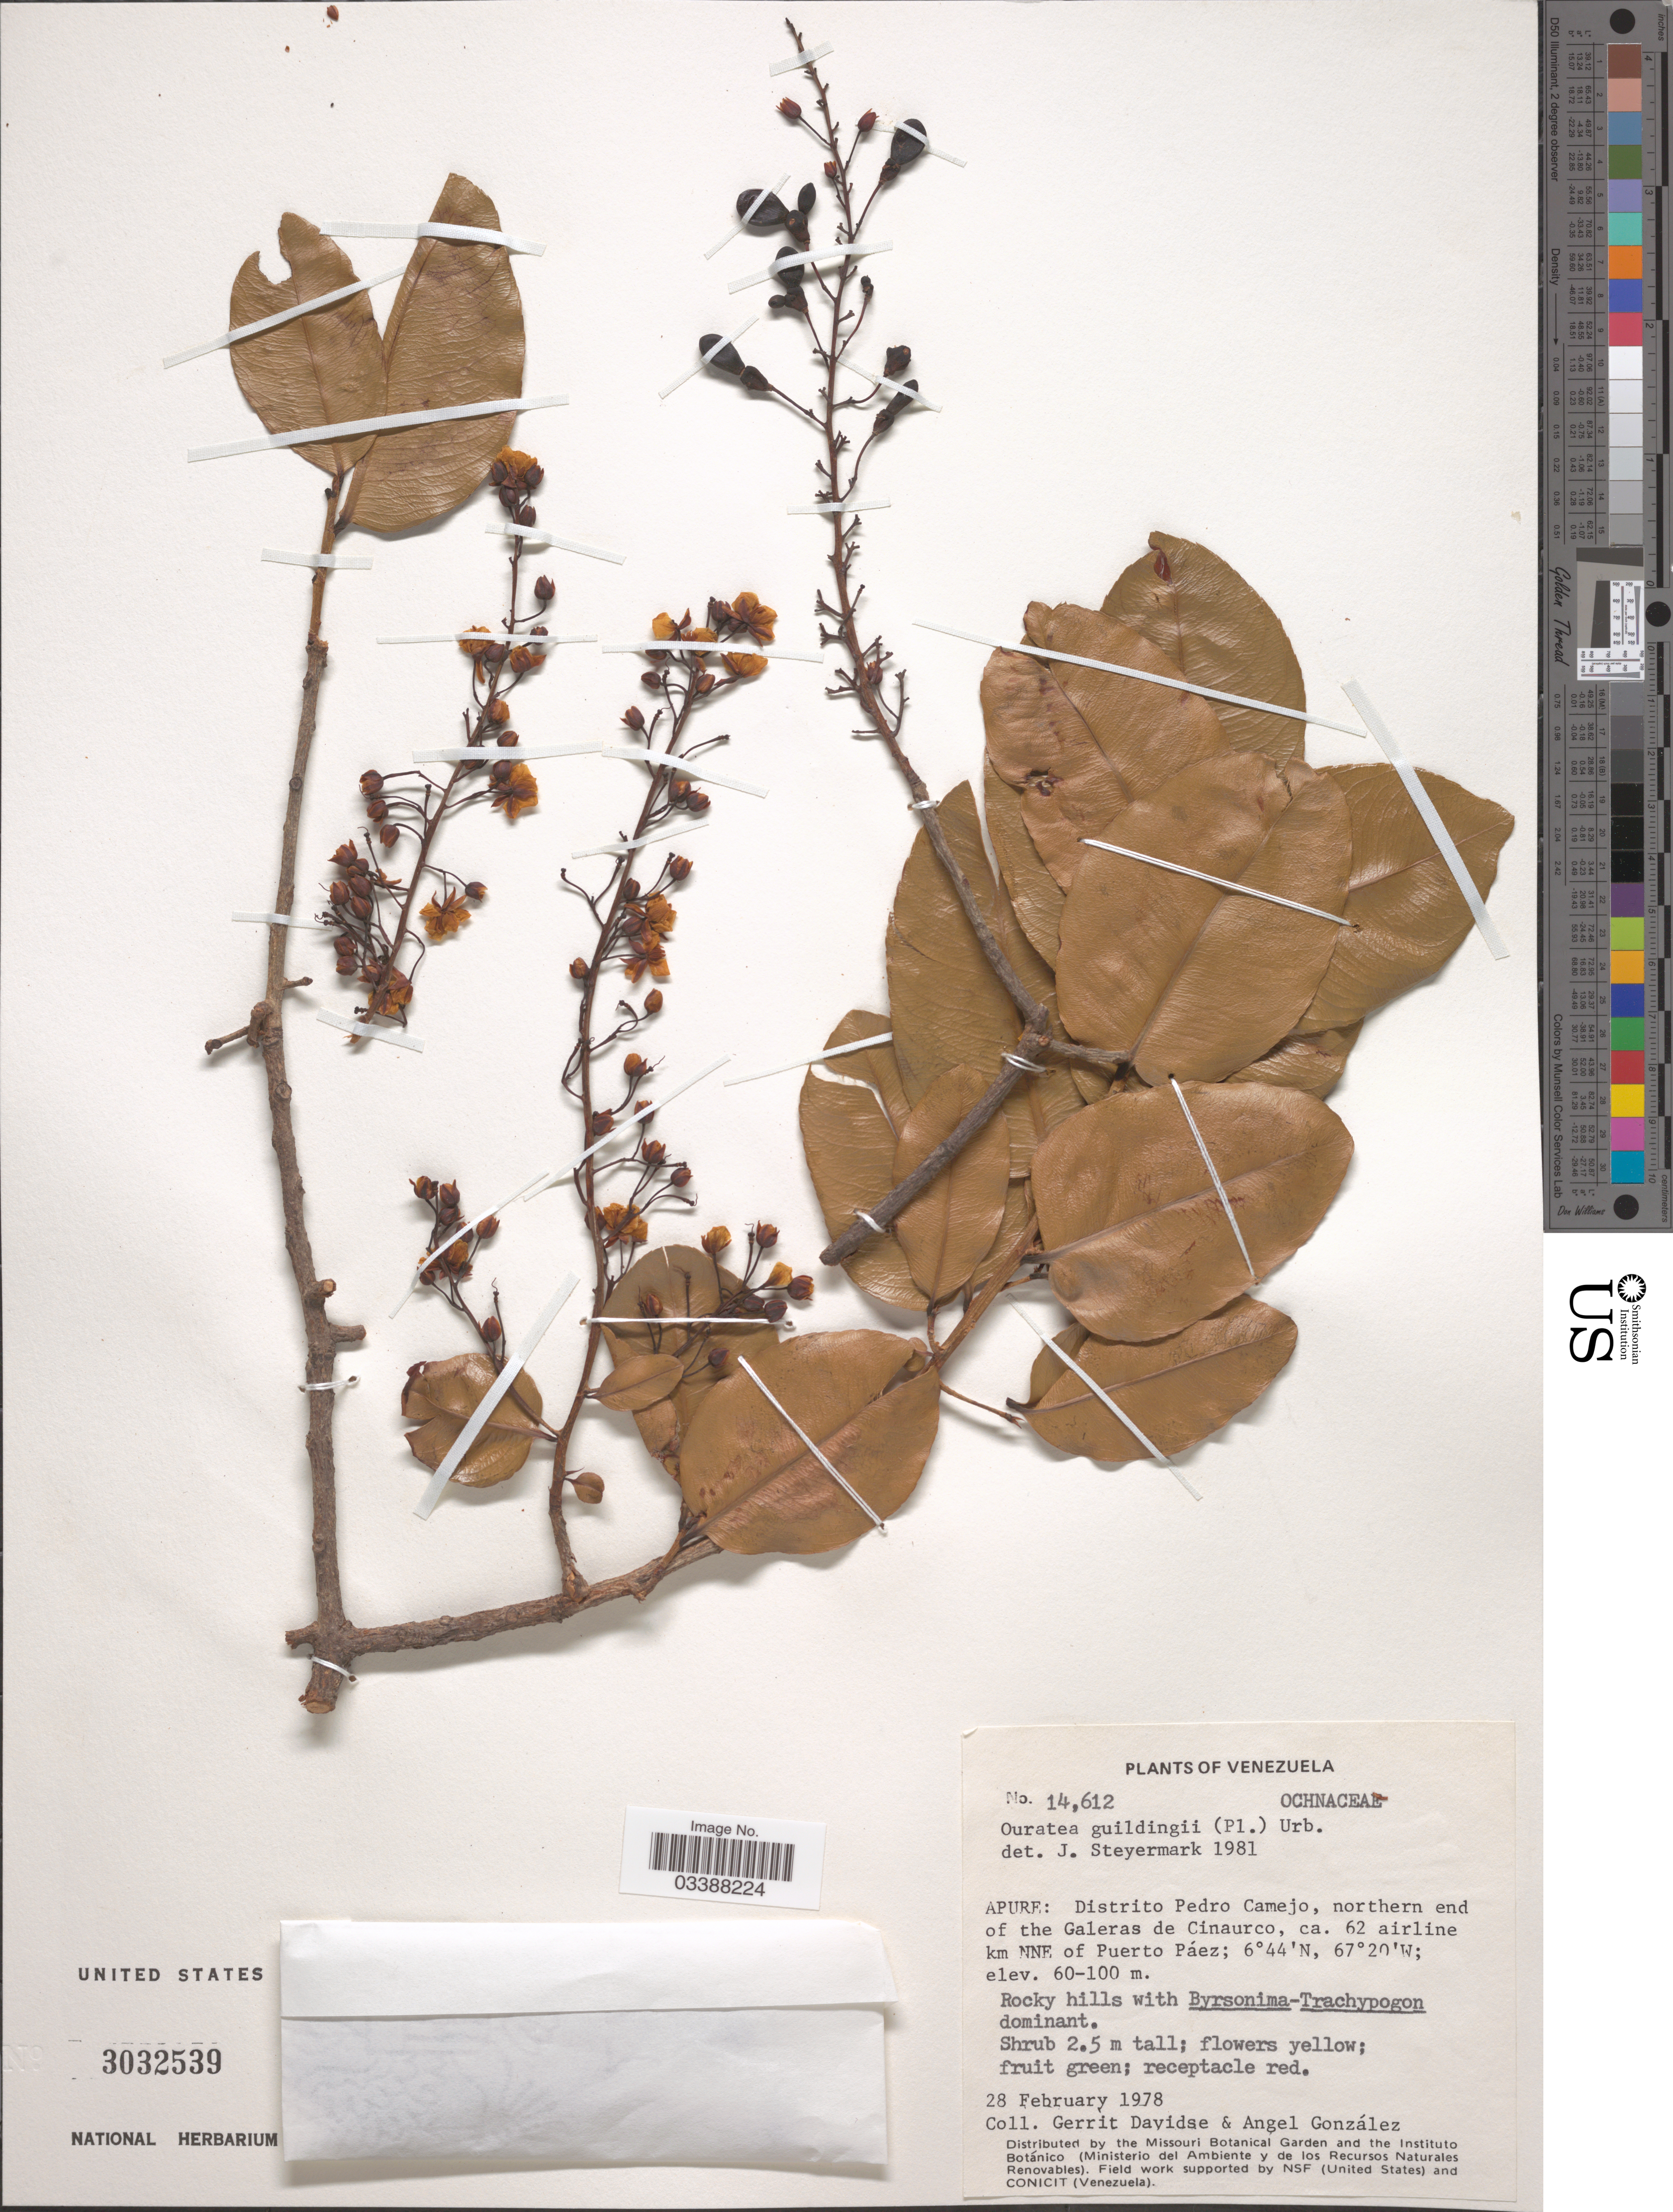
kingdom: Plantae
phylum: Tracheophyta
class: Magnoliopsida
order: Malpighiales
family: Ochnaceae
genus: Ouratea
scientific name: Ouratea guildingii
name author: (Planch.) Urb.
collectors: G. Davidse & A. C. González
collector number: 14612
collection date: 1978-02-28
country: Venezuela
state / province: Apure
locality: Distrito Pedro Camejo, northern end of the Galeras de Cinaurco, ca. 62 airline km NNE of Puerto Páez.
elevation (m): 60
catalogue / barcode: US 3032539